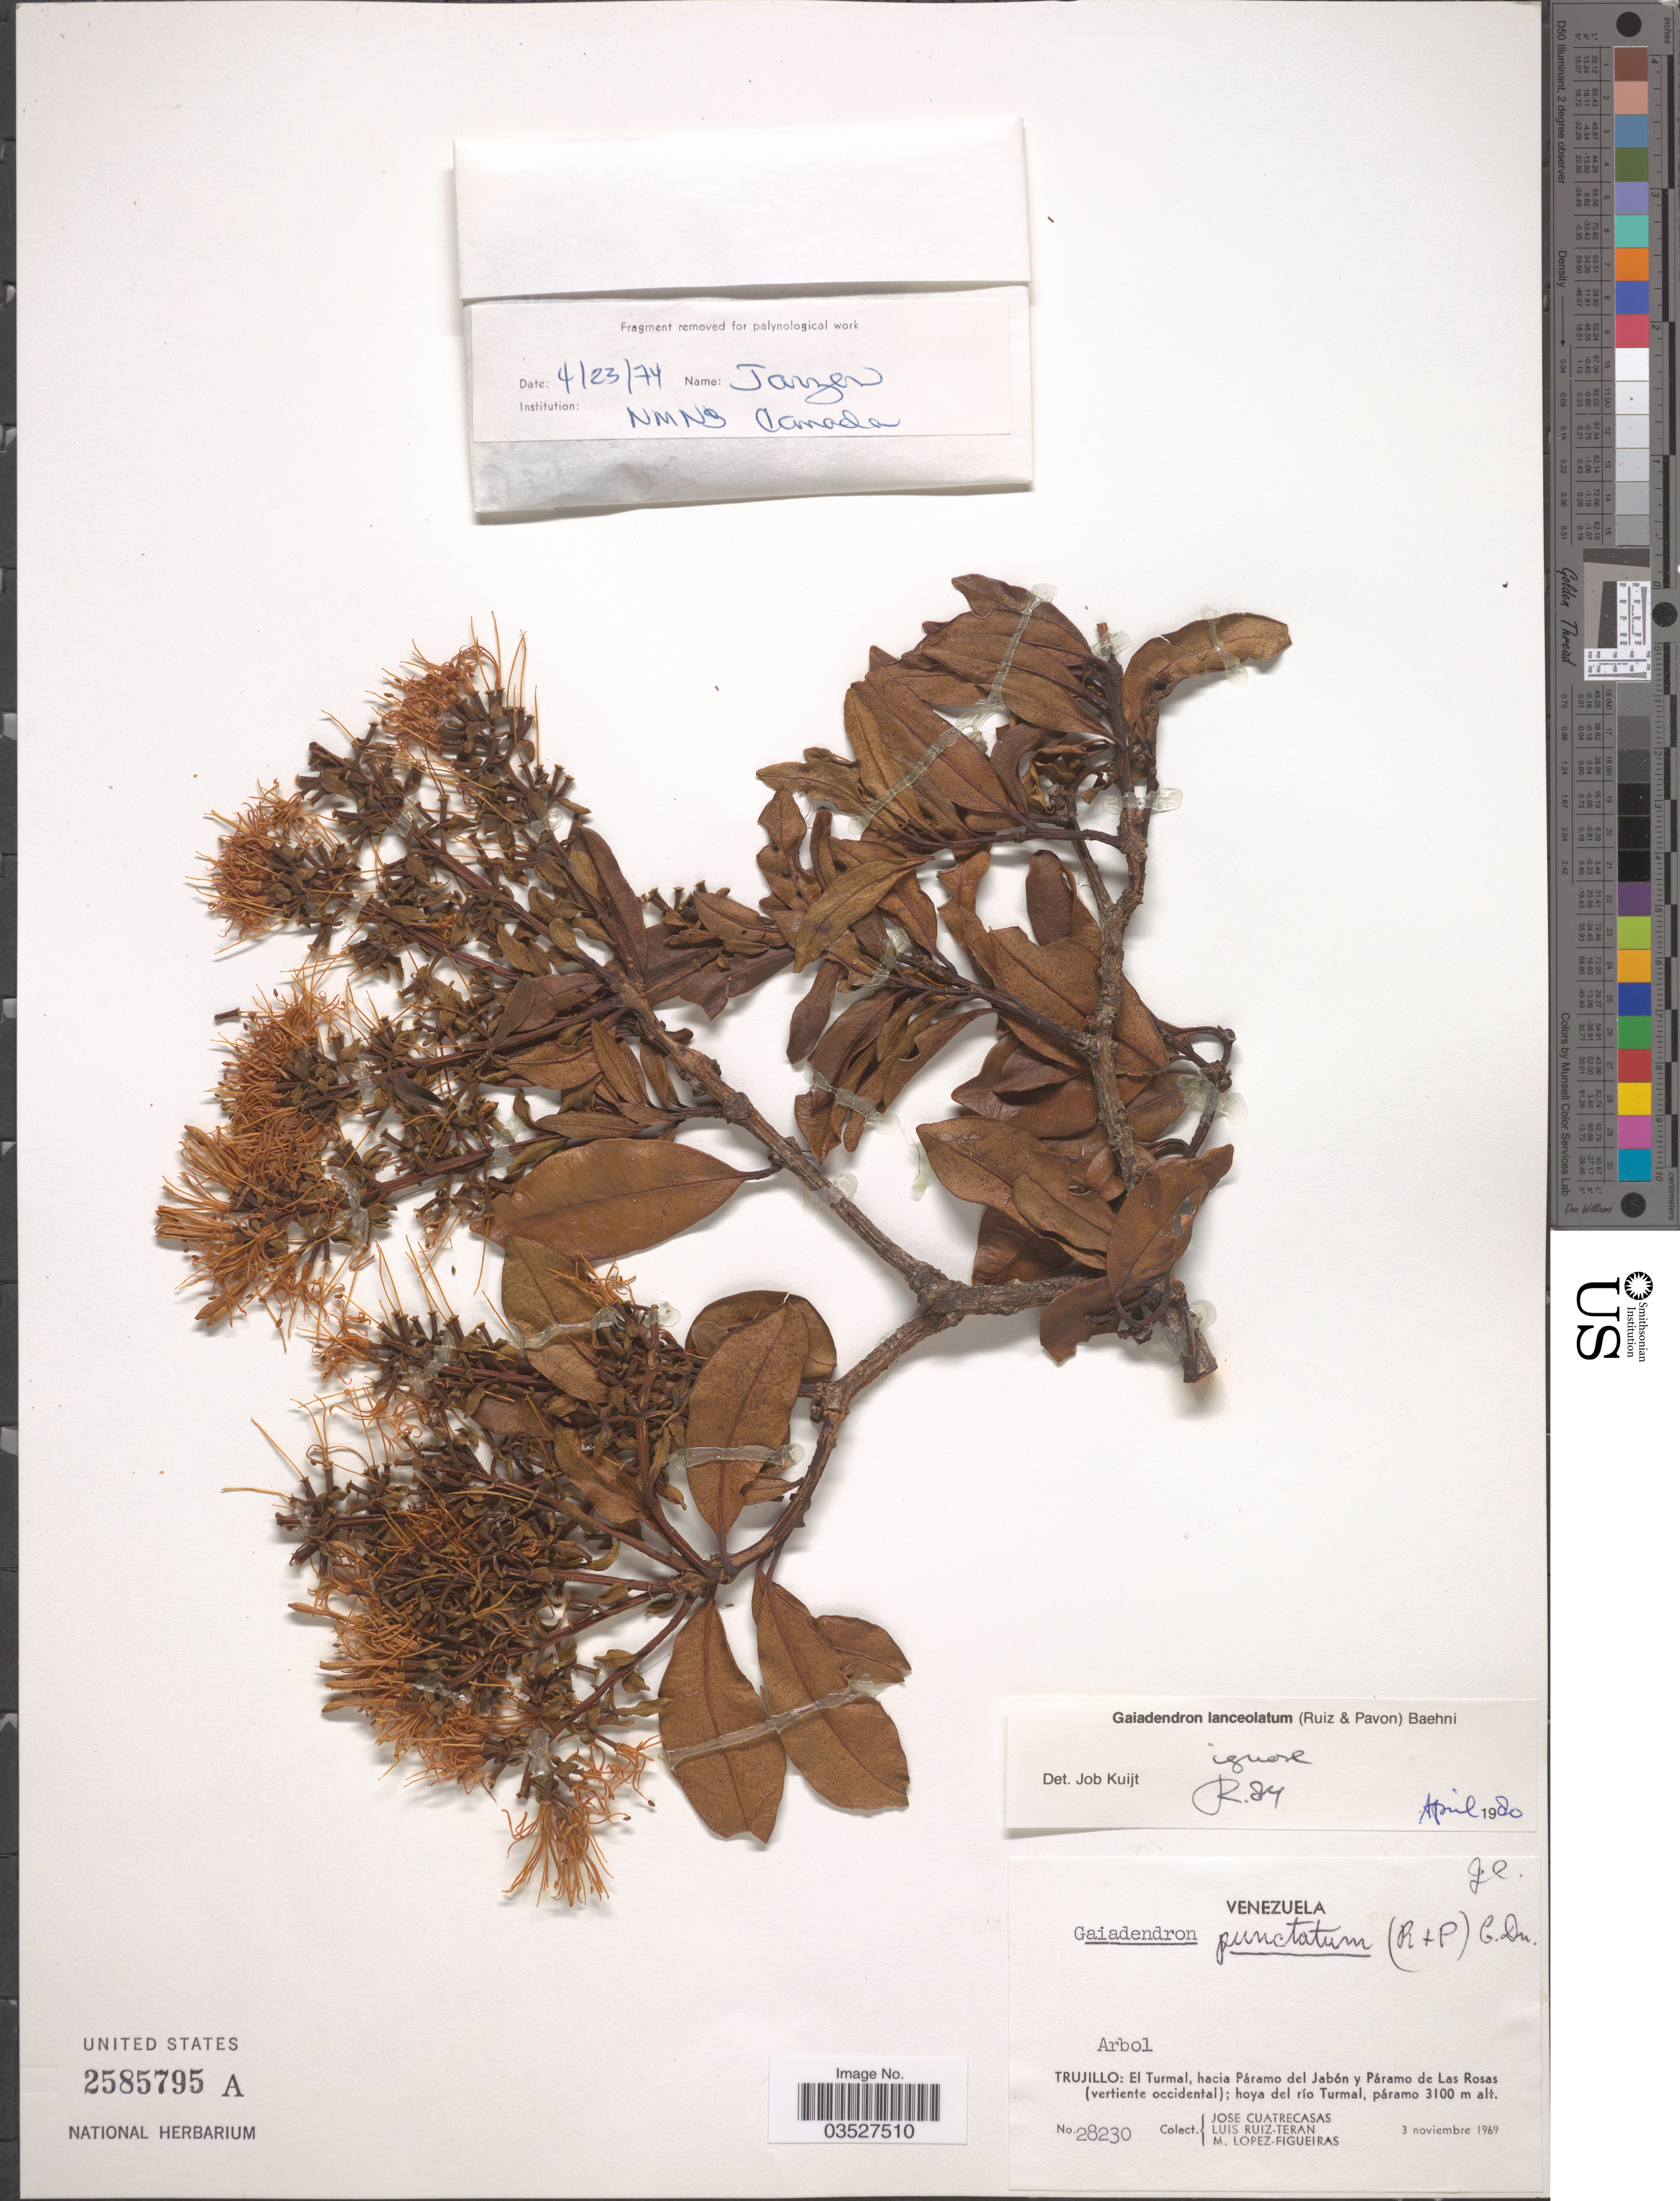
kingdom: Plantae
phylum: Tracheophyta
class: Magnoliopsida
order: Santalales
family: Loranthaceae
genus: Gaiadendron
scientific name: Gaiadendron punctatum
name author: (Ruiz & Pav.) G. Don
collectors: J. Cuatrecasas, L. E. Ruíz-Terán & M. Lopéz-F.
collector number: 28230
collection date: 1969-11-03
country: Venezuela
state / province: Trujillo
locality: El Turmal, hacia Páramo del Jabón y Páramo de Las Rosas (vertiente occidental); hoya del río Turmal, páramo.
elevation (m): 3100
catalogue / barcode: US 2585795A